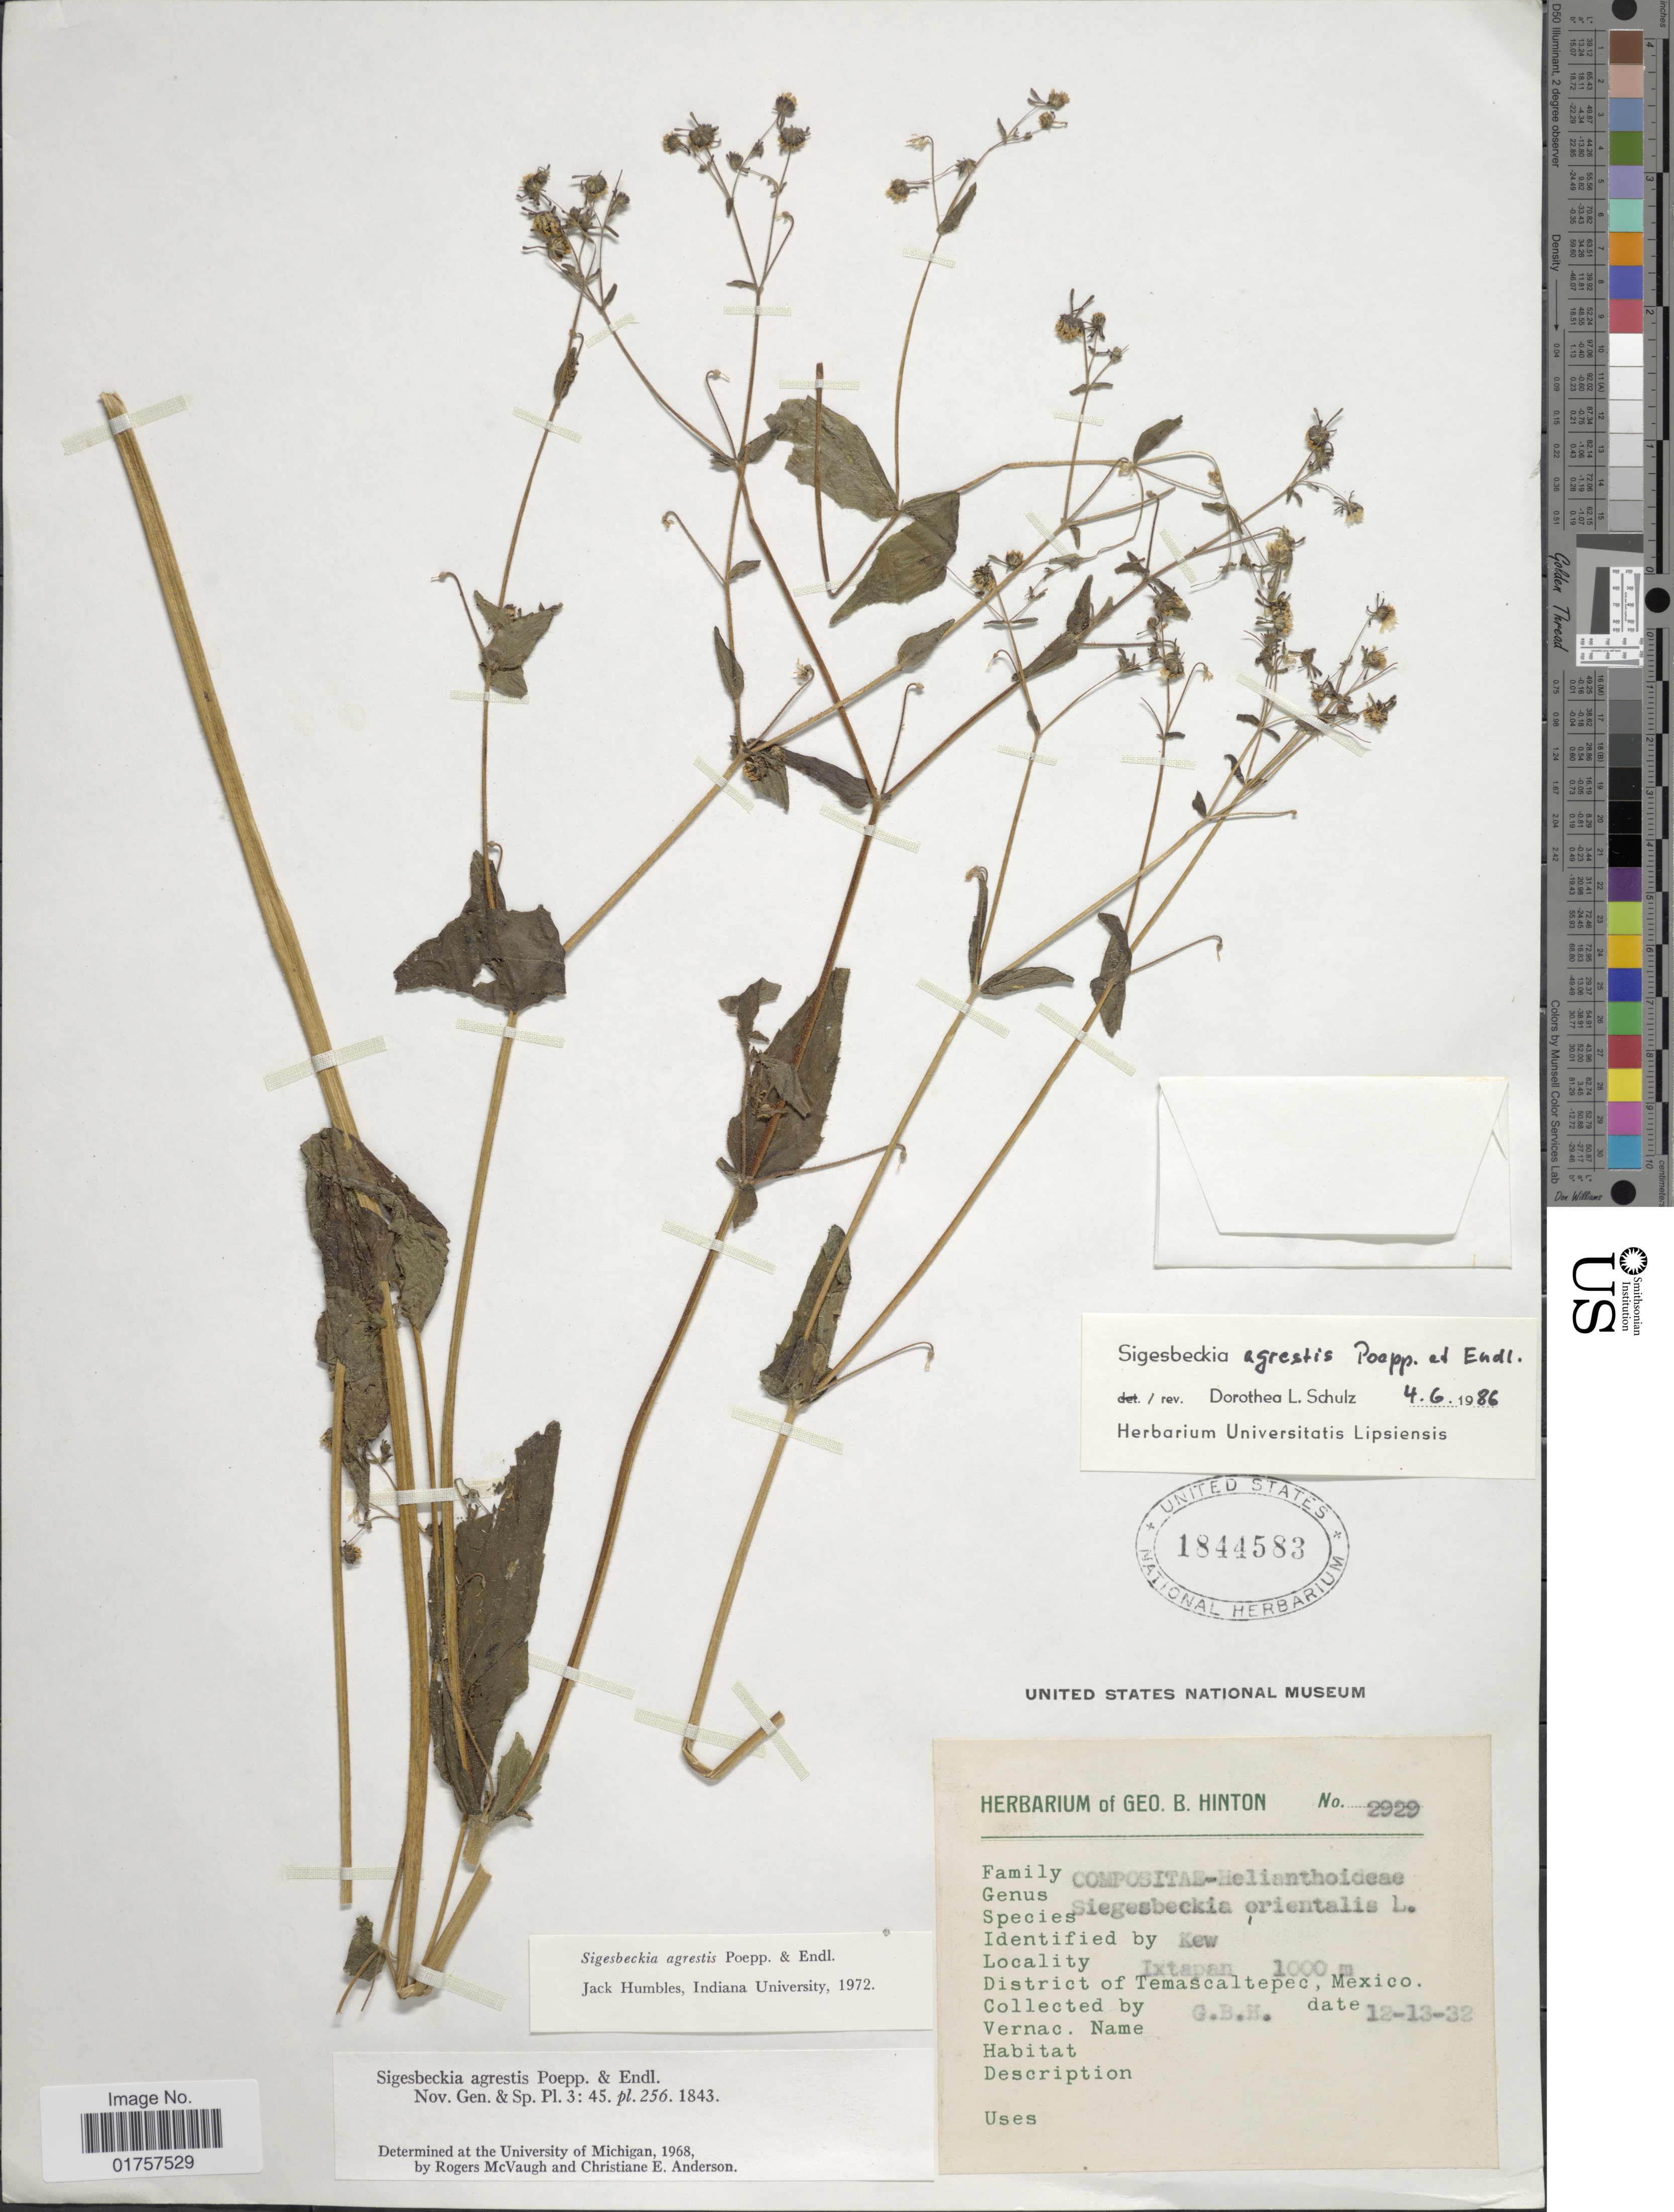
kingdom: Plantae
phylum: Tracheophyta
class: Magnoliopsida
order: Asterales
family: Asteraceae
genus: Sigesbeckia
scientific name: Sigesbeckia agrestis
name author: Poepp.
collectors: G. B. Hinton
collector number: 2929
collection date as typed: Transcribed d/m/y: 13/12/32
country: Mexico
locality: Ixtapan. District of Temascaltepec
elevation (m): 1000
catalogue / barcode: US 1844583